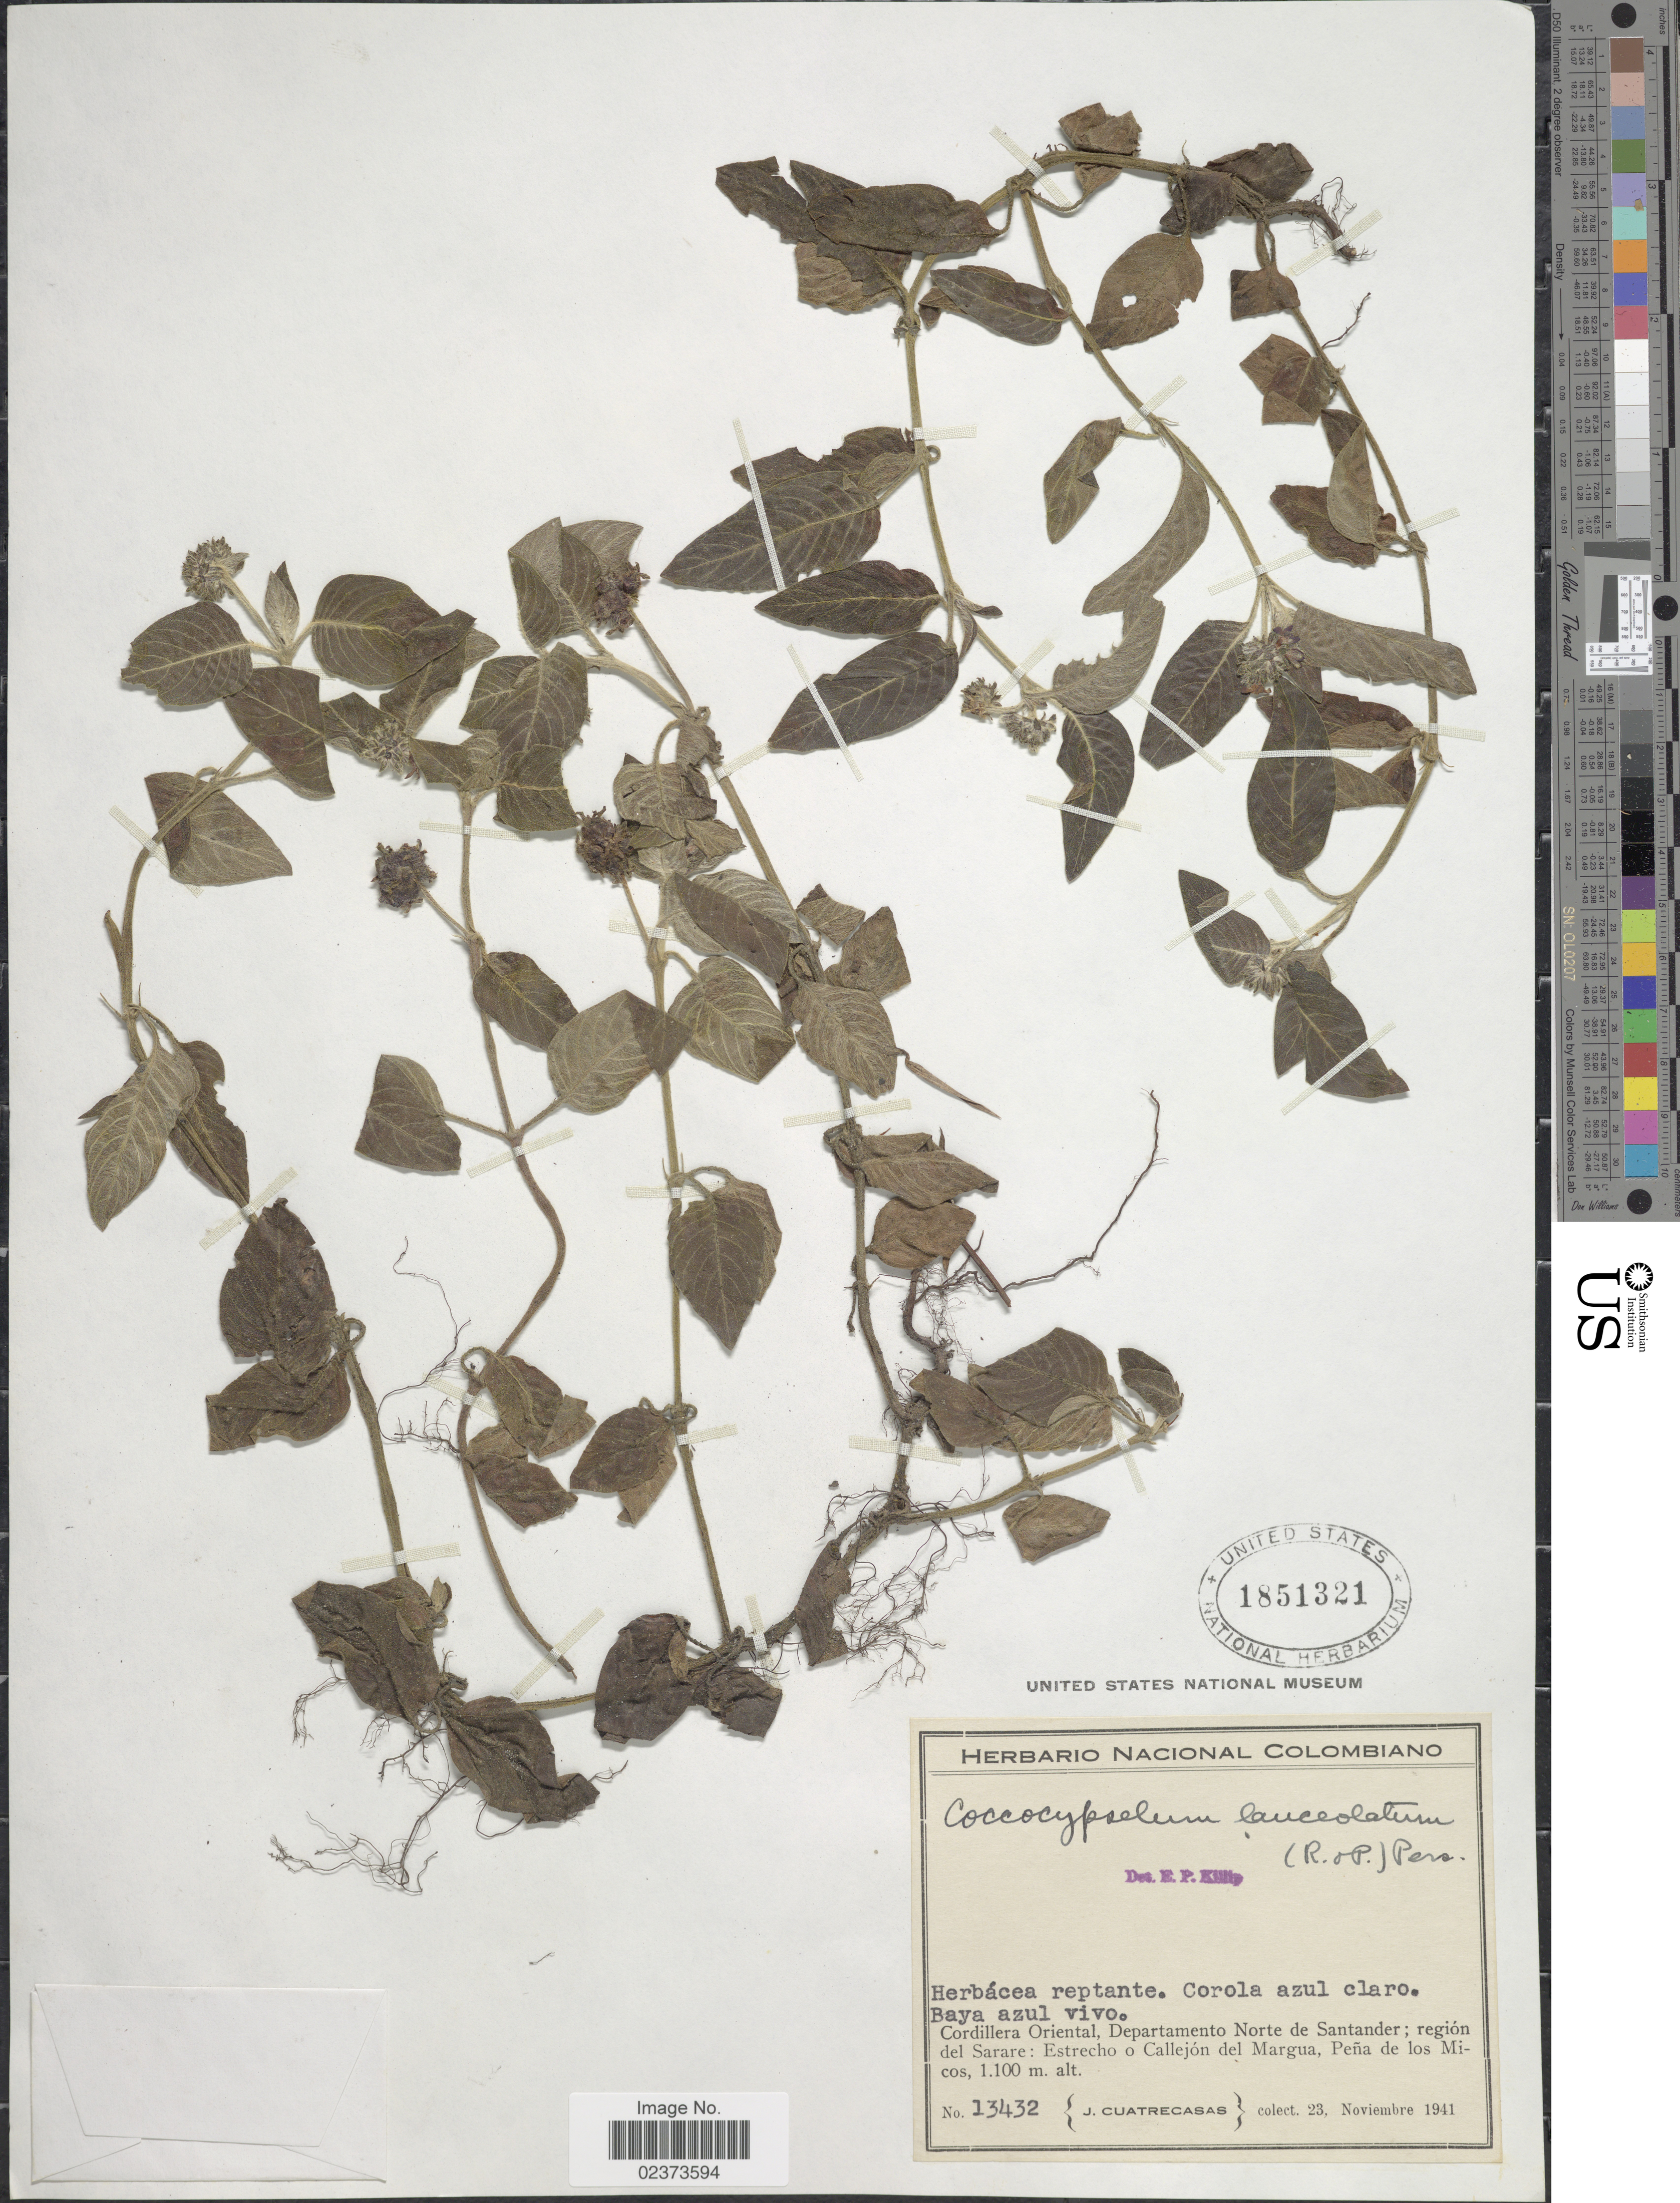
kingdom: Plantae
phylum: Tracheophyta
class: Magnoliopsida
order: Gentianales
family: Rubiaceae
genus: Coccocypselum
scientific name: Coccocypselum lanceolatum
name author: (Ruiz & Pav.) Pers.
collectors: J. Cuatrecasas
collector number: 13432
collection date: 1941-11-23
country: Colombia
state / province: Norte de Santander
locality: Baya azul vivo, Cordillera Oriental, Departamento Norte de Santander; región del Sarare: Estrecho o Callejón del Margua, Peña de los Micos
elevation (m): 1100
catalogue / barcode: US 1851321